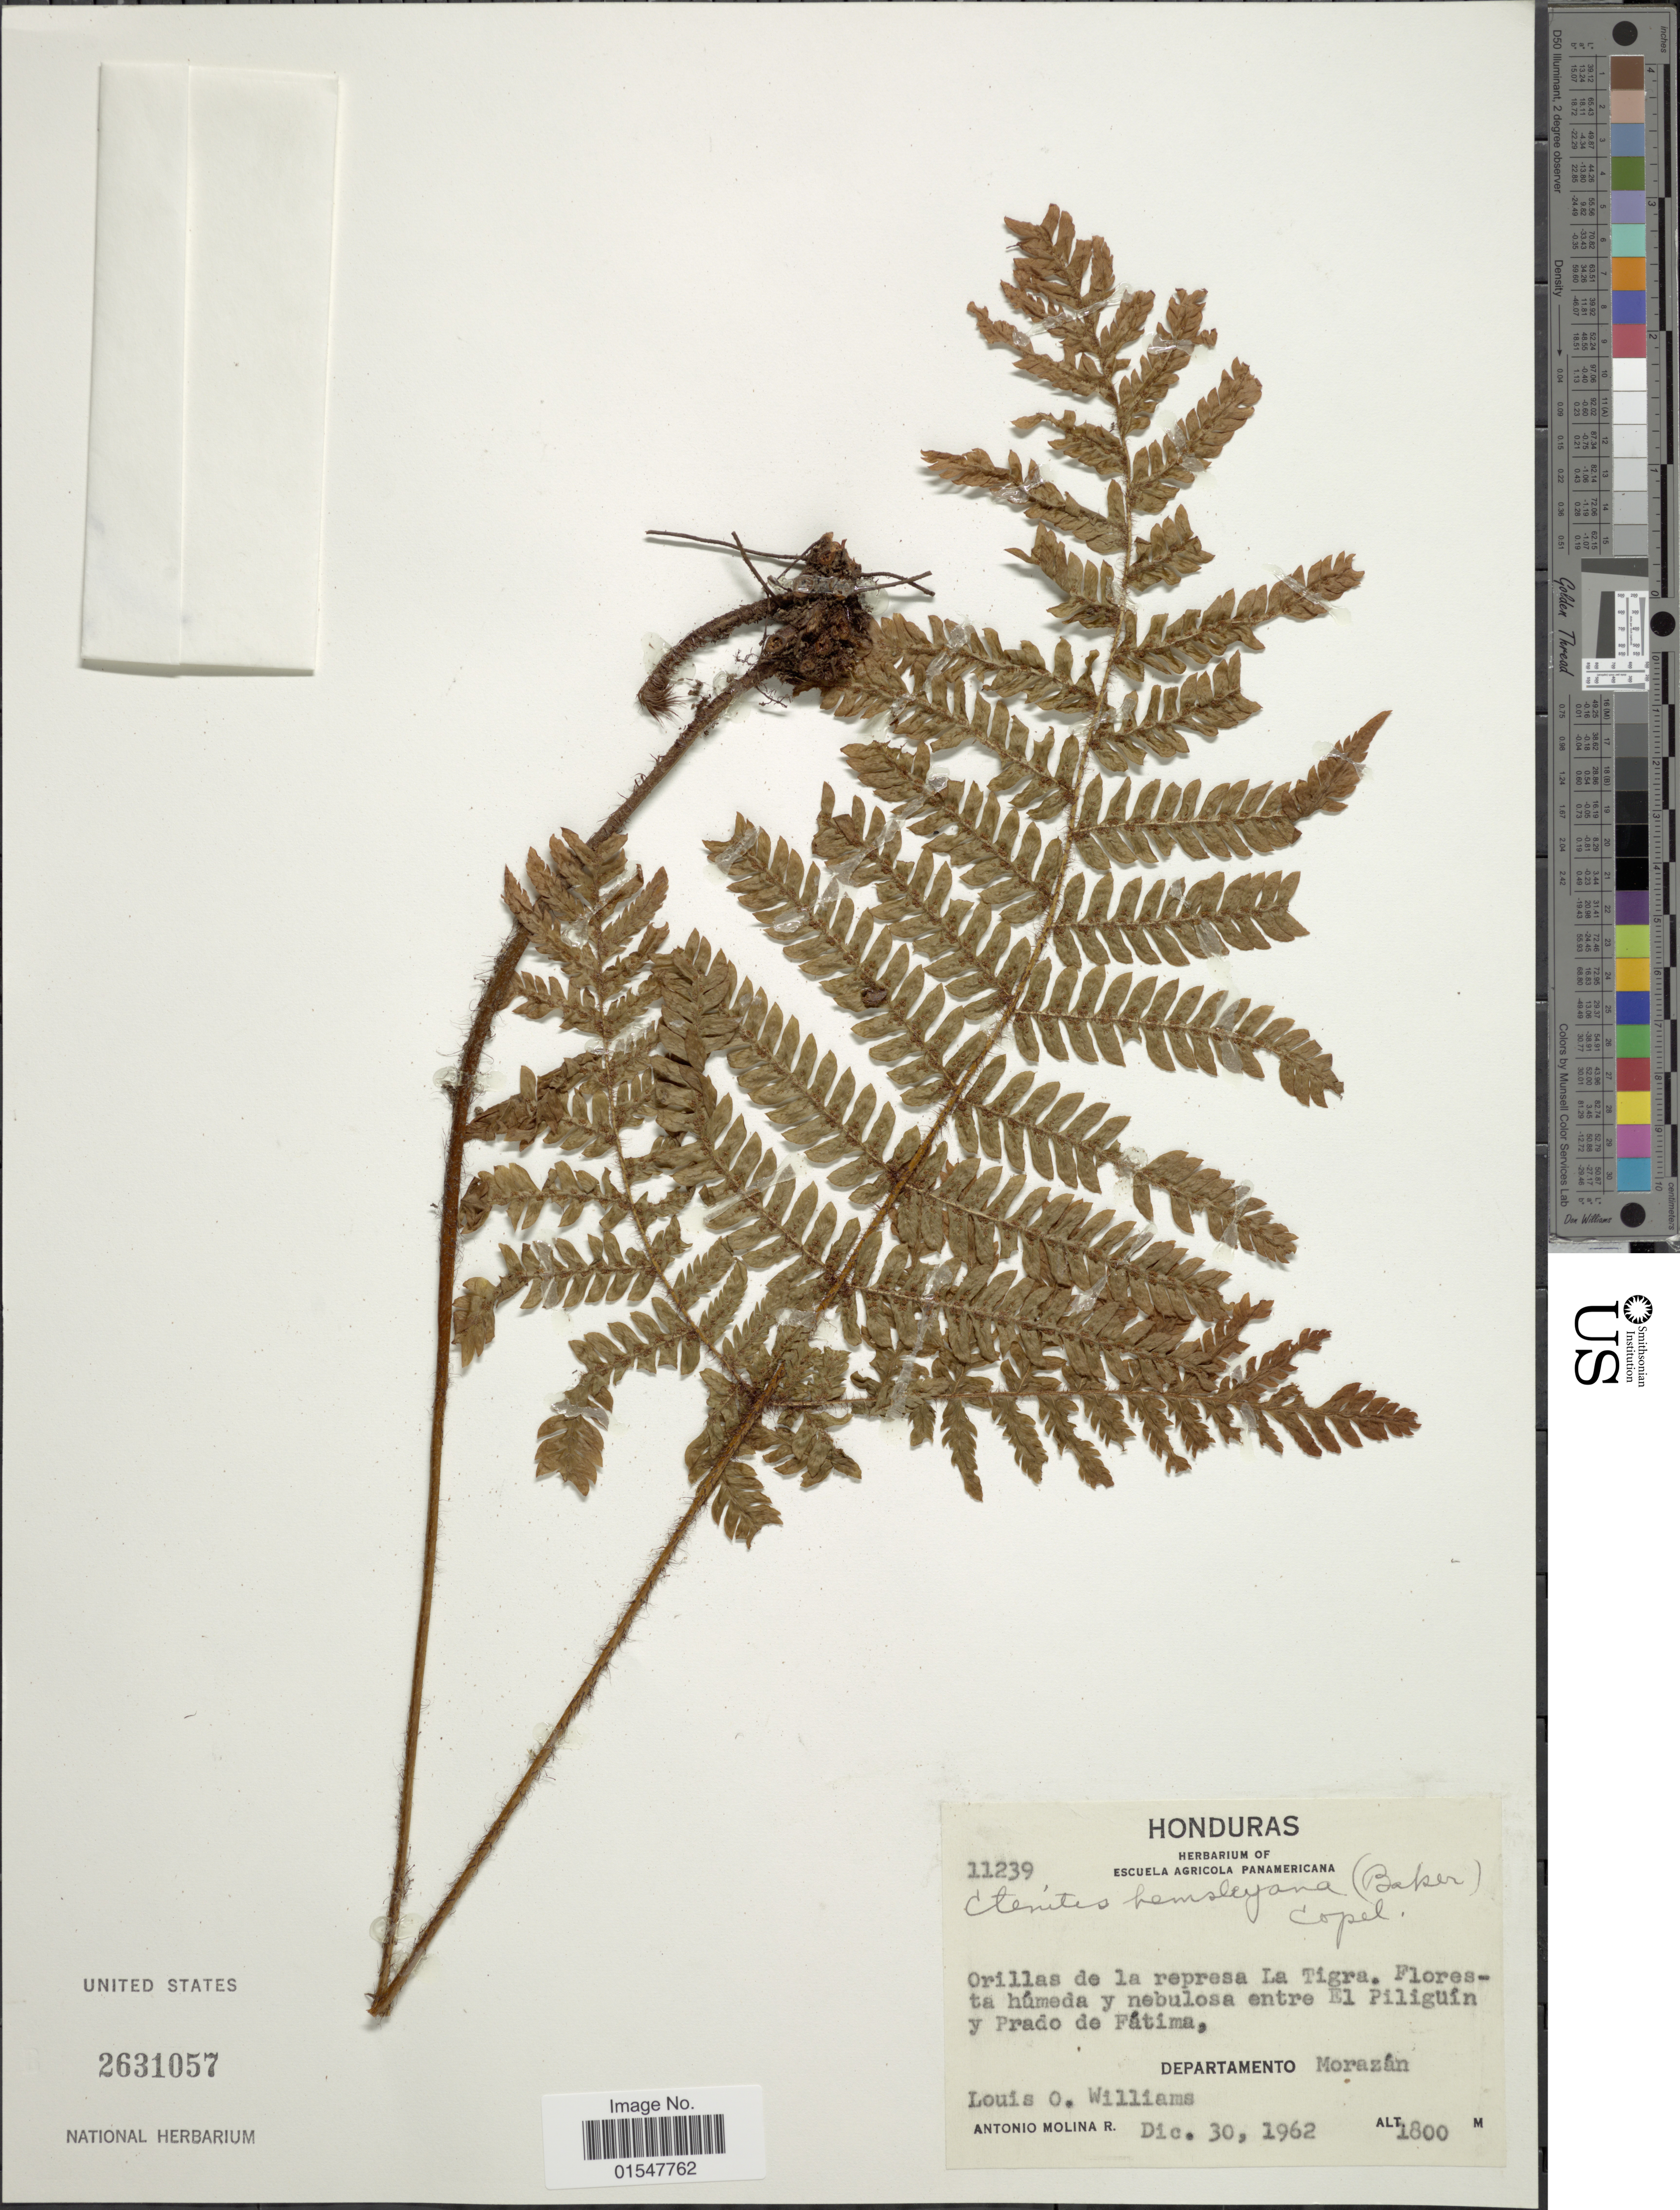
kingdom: Plantae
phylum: Tracheophyta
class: Polypodiopsida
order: Polypodiales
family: Dryopteridaceae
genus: Ctenitis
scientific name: Ctenitis hemsleyana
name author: (Baker ex Hemsl.) Copel.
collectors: L. O. Williams & A. R. Molina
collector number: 11239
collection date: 1962-12-30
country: Honduras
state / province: Fco. Morazán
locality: Orillas de la represa La Tigra. floresta humeda y nebulosa entre El Piliguin y Prado de Fatima. Departamento Morazan.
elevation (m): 1800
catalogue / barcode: US 2631057